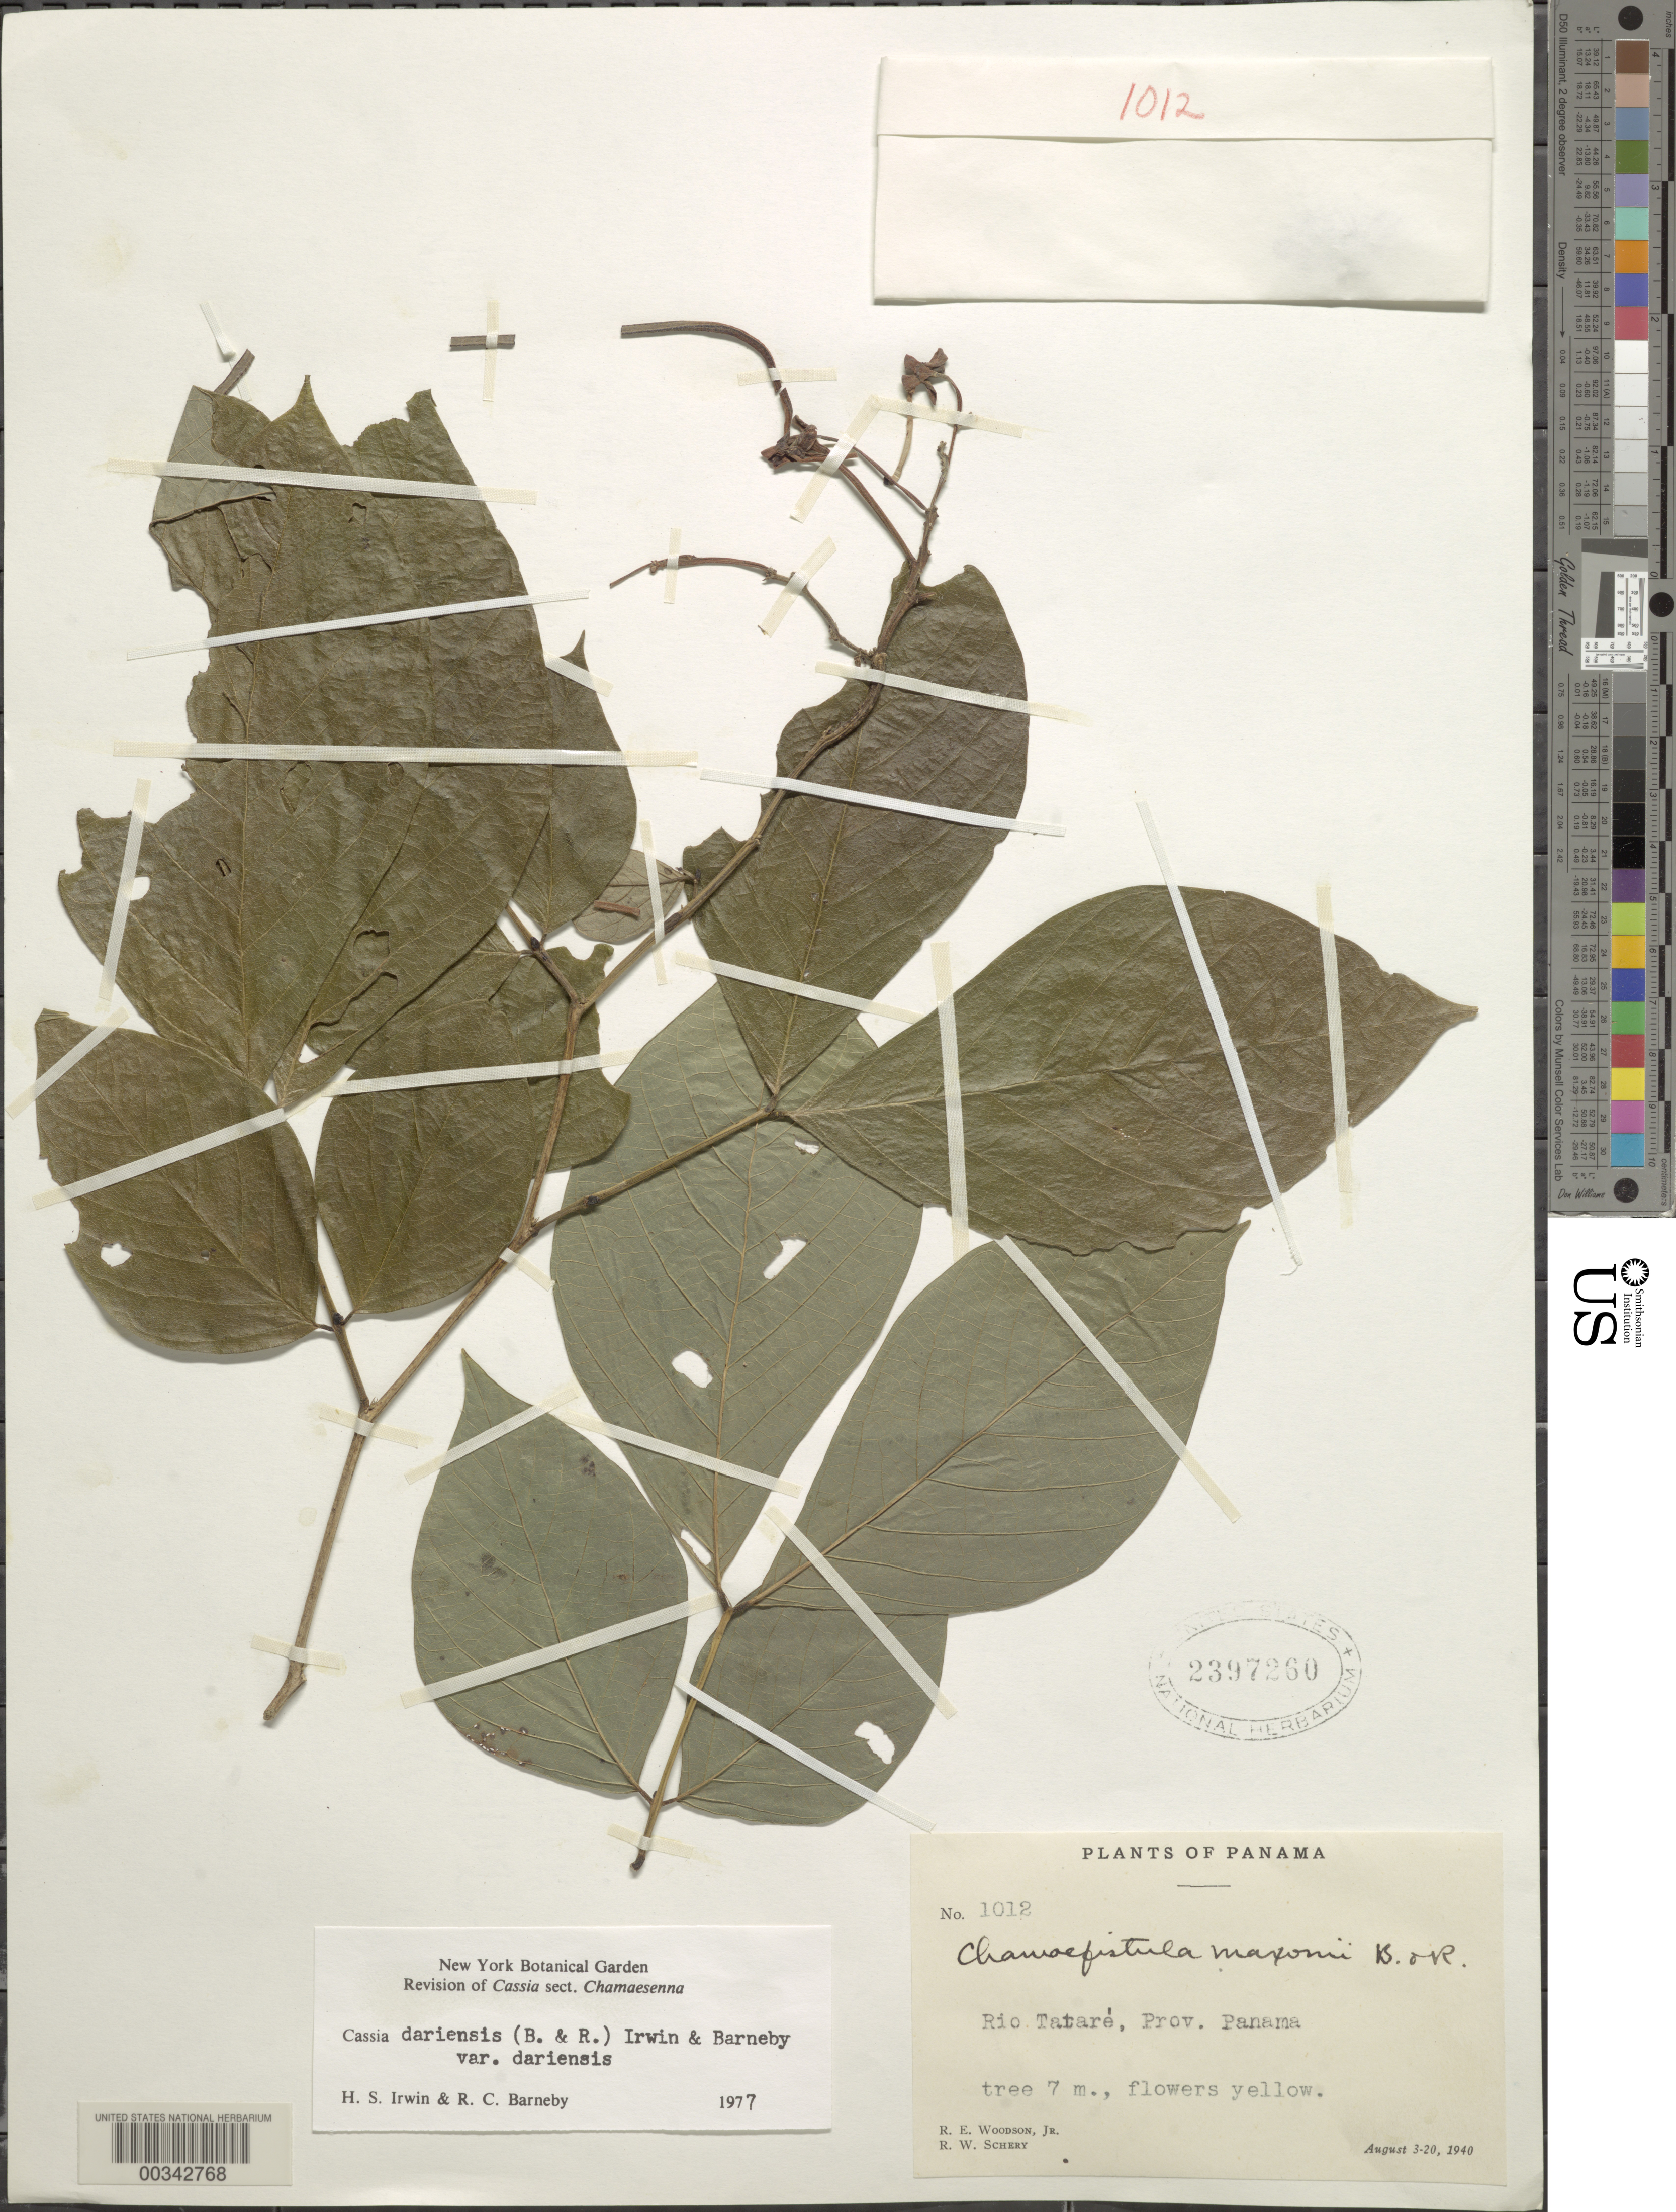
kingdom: Plantae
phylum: Tracheophyta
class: Magnoliopsida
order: Fabales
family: Fabaceae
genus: Senna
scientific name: Senna dariensis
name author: (Britton & Rose) H.S. Irwin & Barneby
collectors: R. E. Woodson & R. W. Schery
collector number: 1012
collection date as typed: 03 Aug 1940 to 20 Aug 1940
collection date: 1940-08-03/1940-08-20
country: Panama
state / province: Panamá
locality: Rio tatare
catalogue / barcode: US 2397260